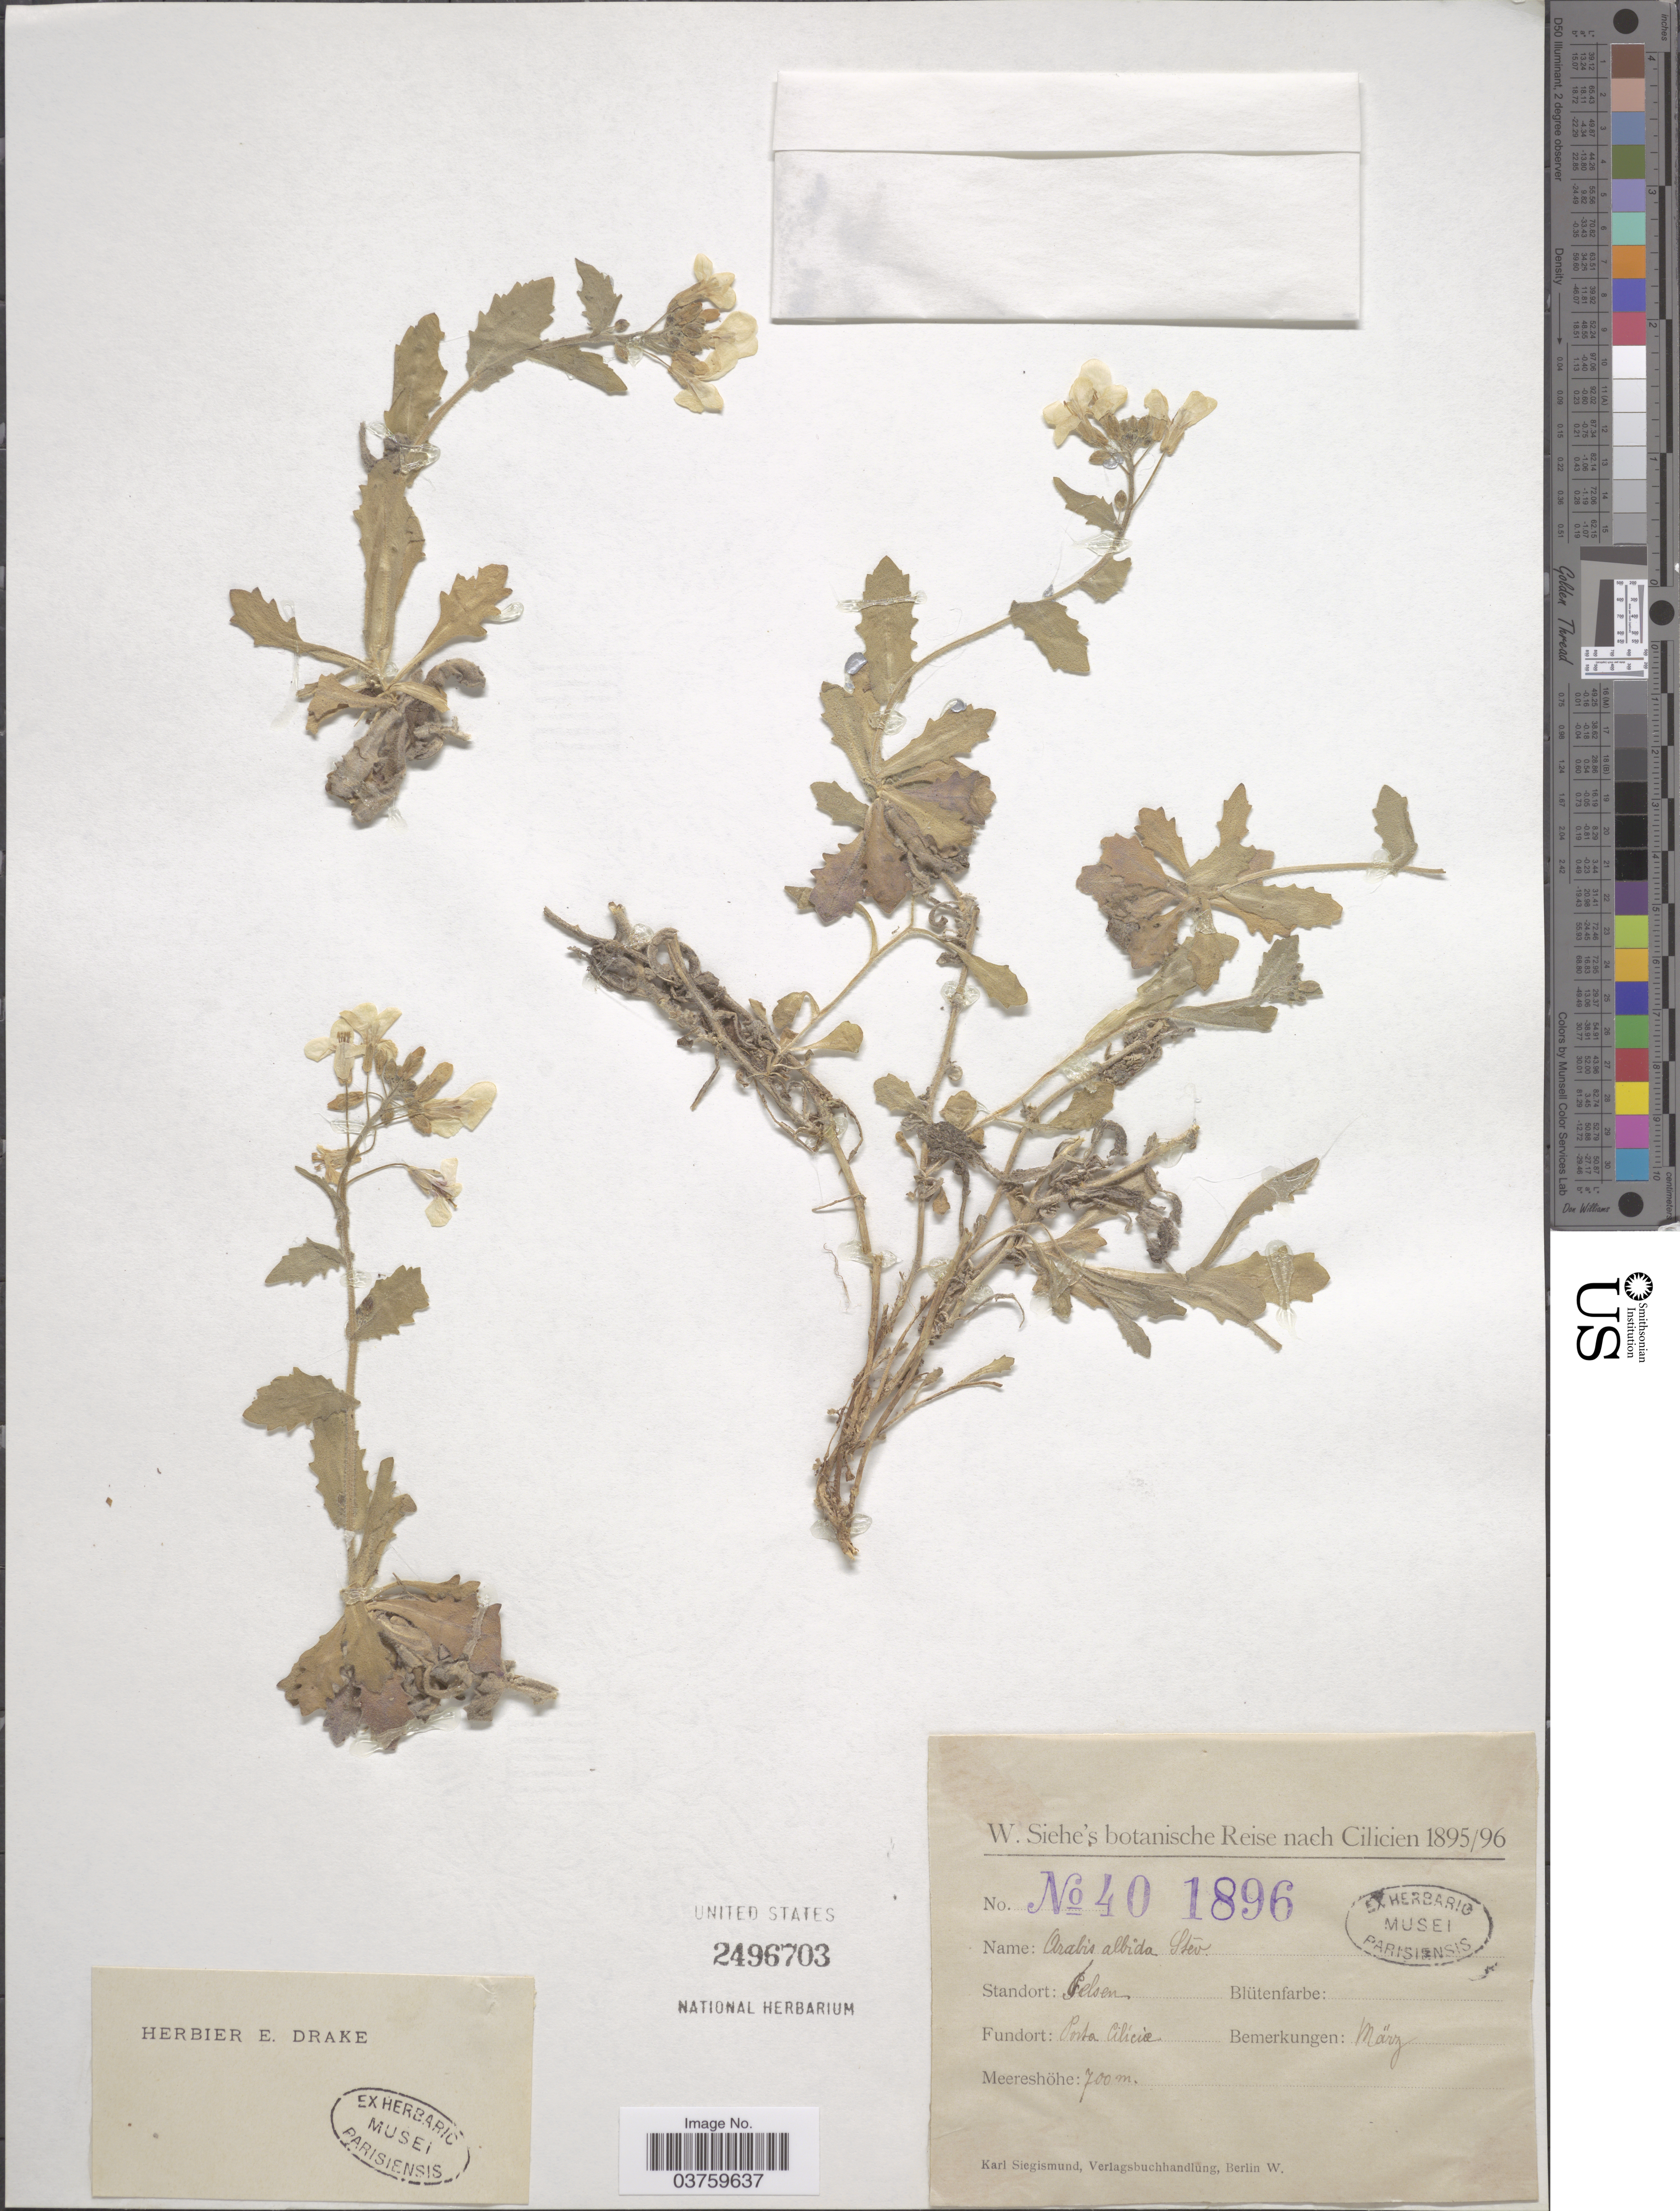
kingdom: Plantae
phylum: Tracheophyta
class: Magnoliopsida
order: Brassicales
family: Brassicaceae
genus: Arabis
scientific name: Arabis caucasica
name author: Willd.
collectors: W. Siehe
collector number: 40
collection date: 1896-03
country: Turkey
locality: Felsen, Porta Ciliciæ.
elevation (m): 700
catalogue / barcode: US 2496703